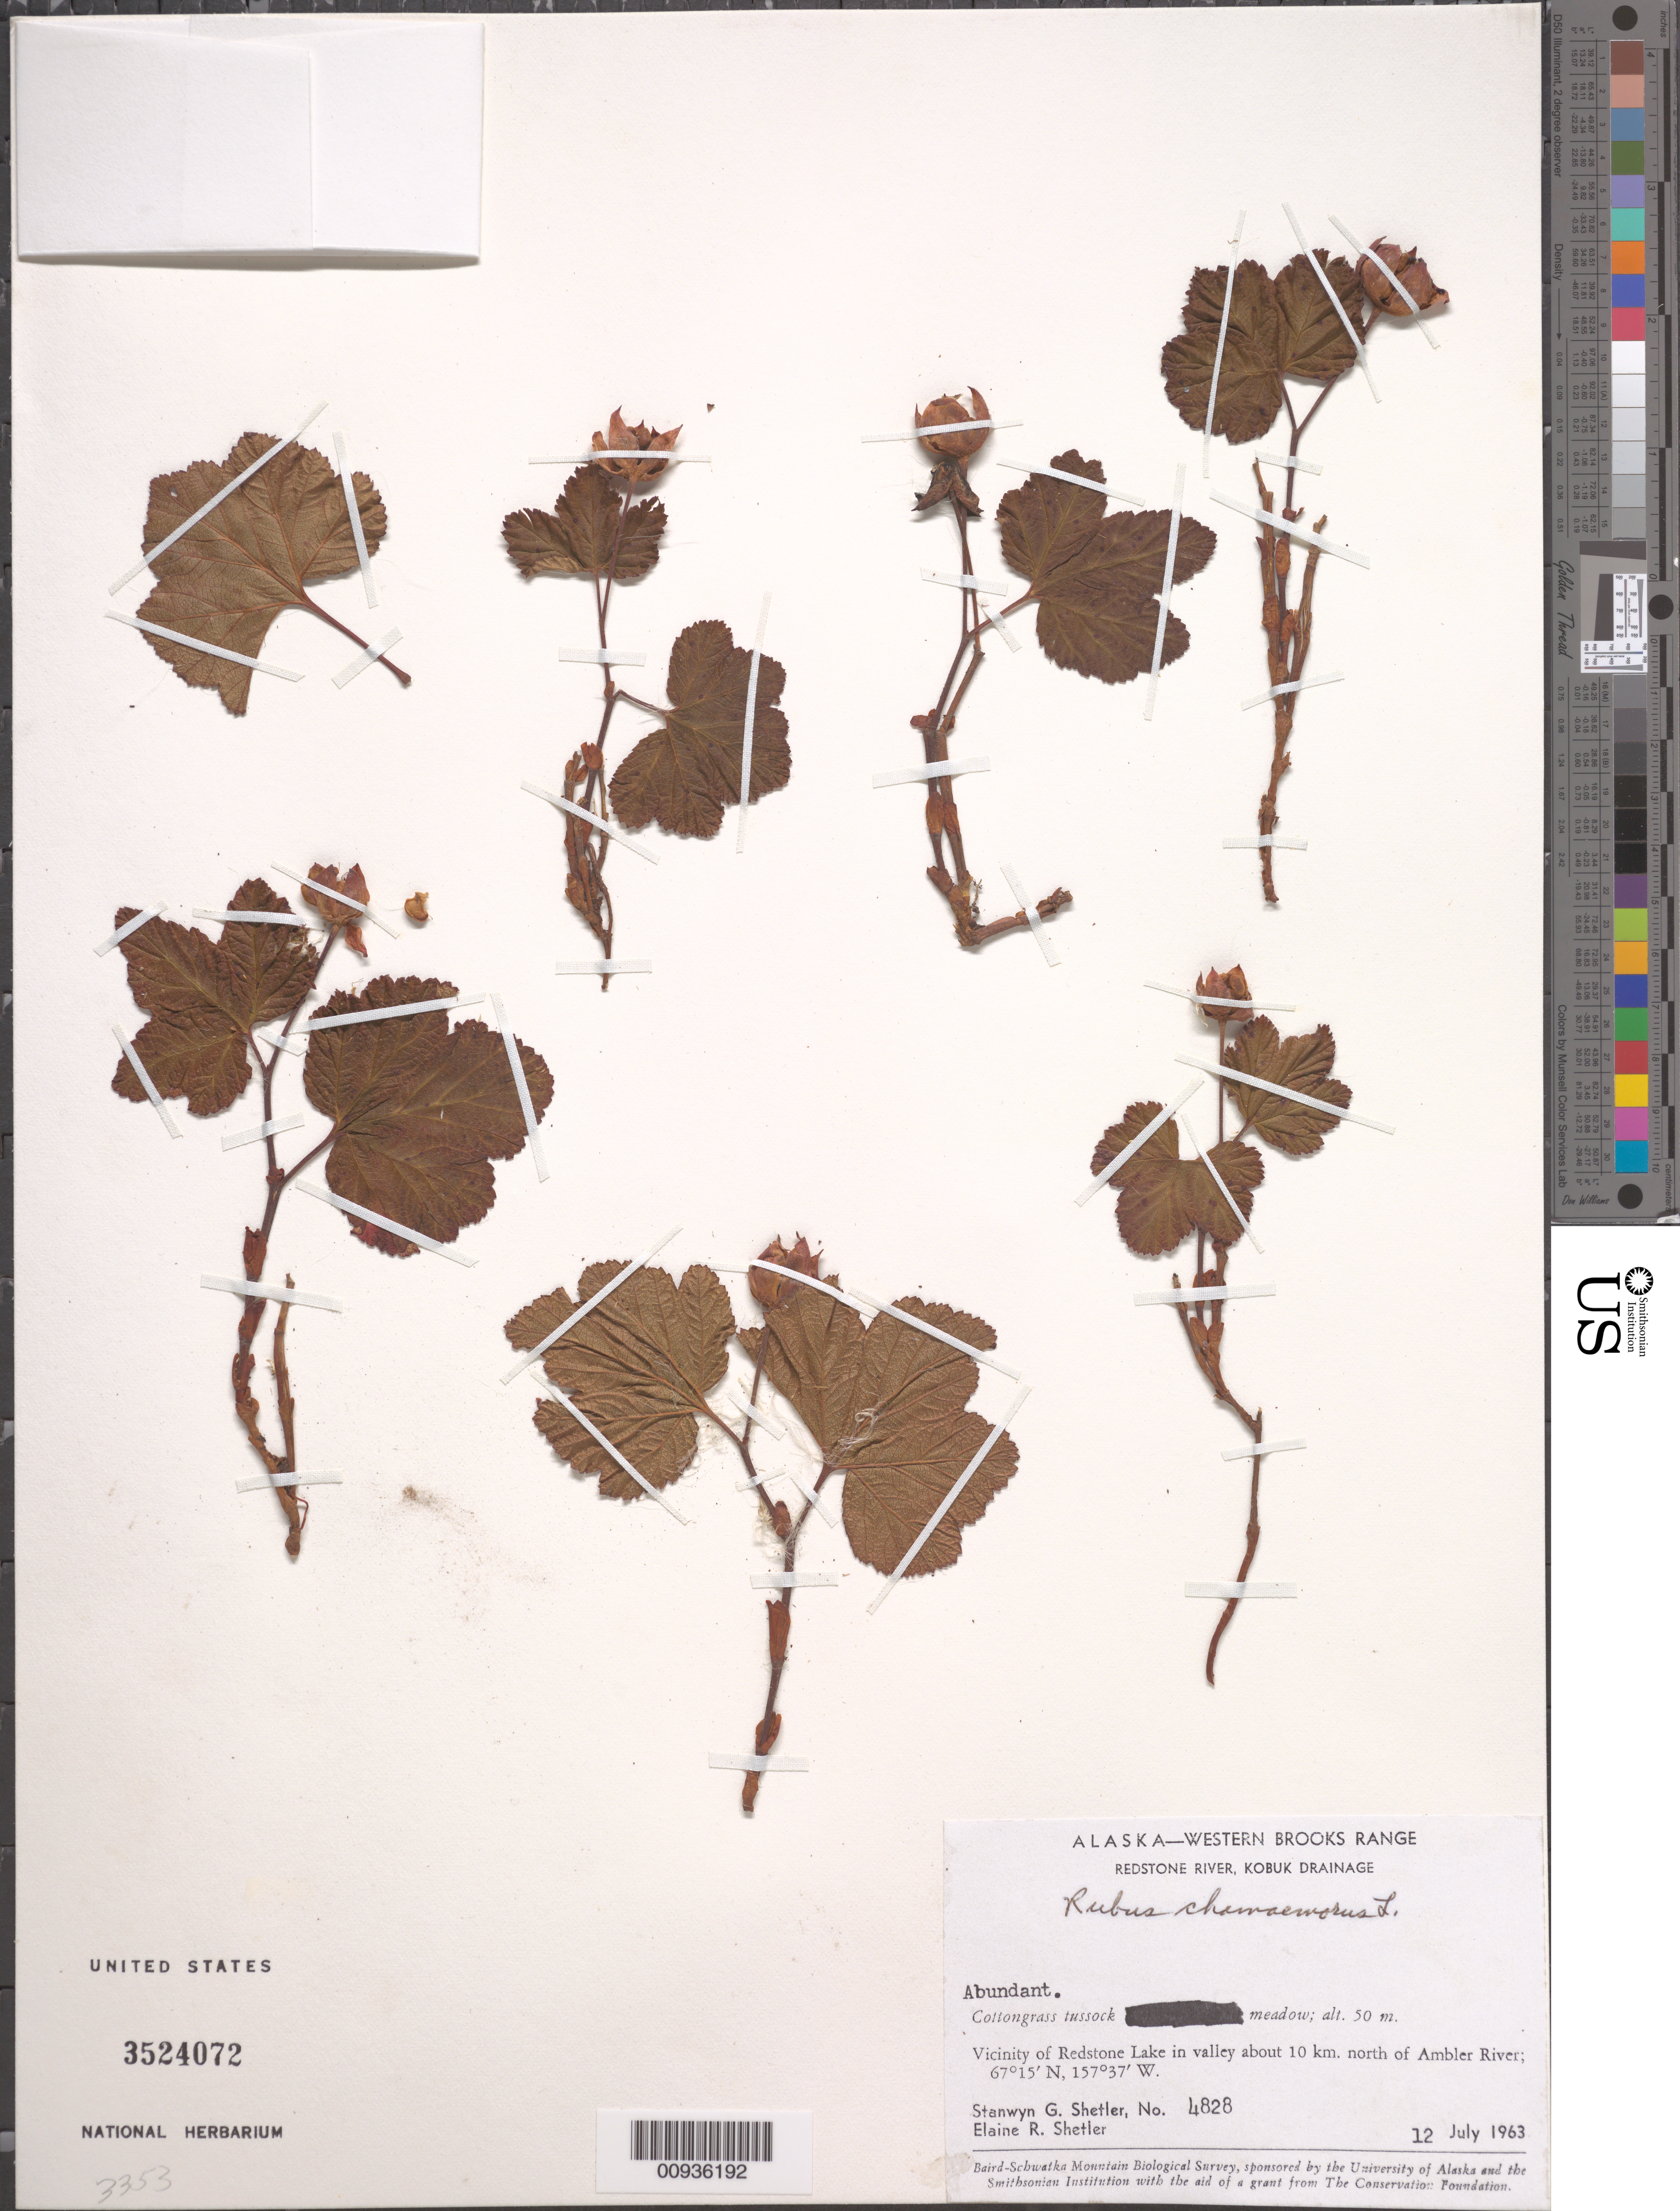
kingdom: Plantae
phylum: Tracheophyta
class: Magnoliopsida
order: Rosales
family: Rosaceae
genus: Rubus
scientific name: Rubus chamaemorus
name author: L.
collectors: S. Shetler & E. R. Shetler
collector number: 4828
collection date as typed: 12 Jul 1963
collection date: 1963-07-12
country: United States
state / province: Alaska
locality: Vicinity of Redstone Lake in valley about 10 km. north of Ambler River. South of Lake. Western Brooks Range, Redstone River, Kobuk Drainage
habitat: Cottongrass tussock meadow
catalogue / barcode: US 3524072